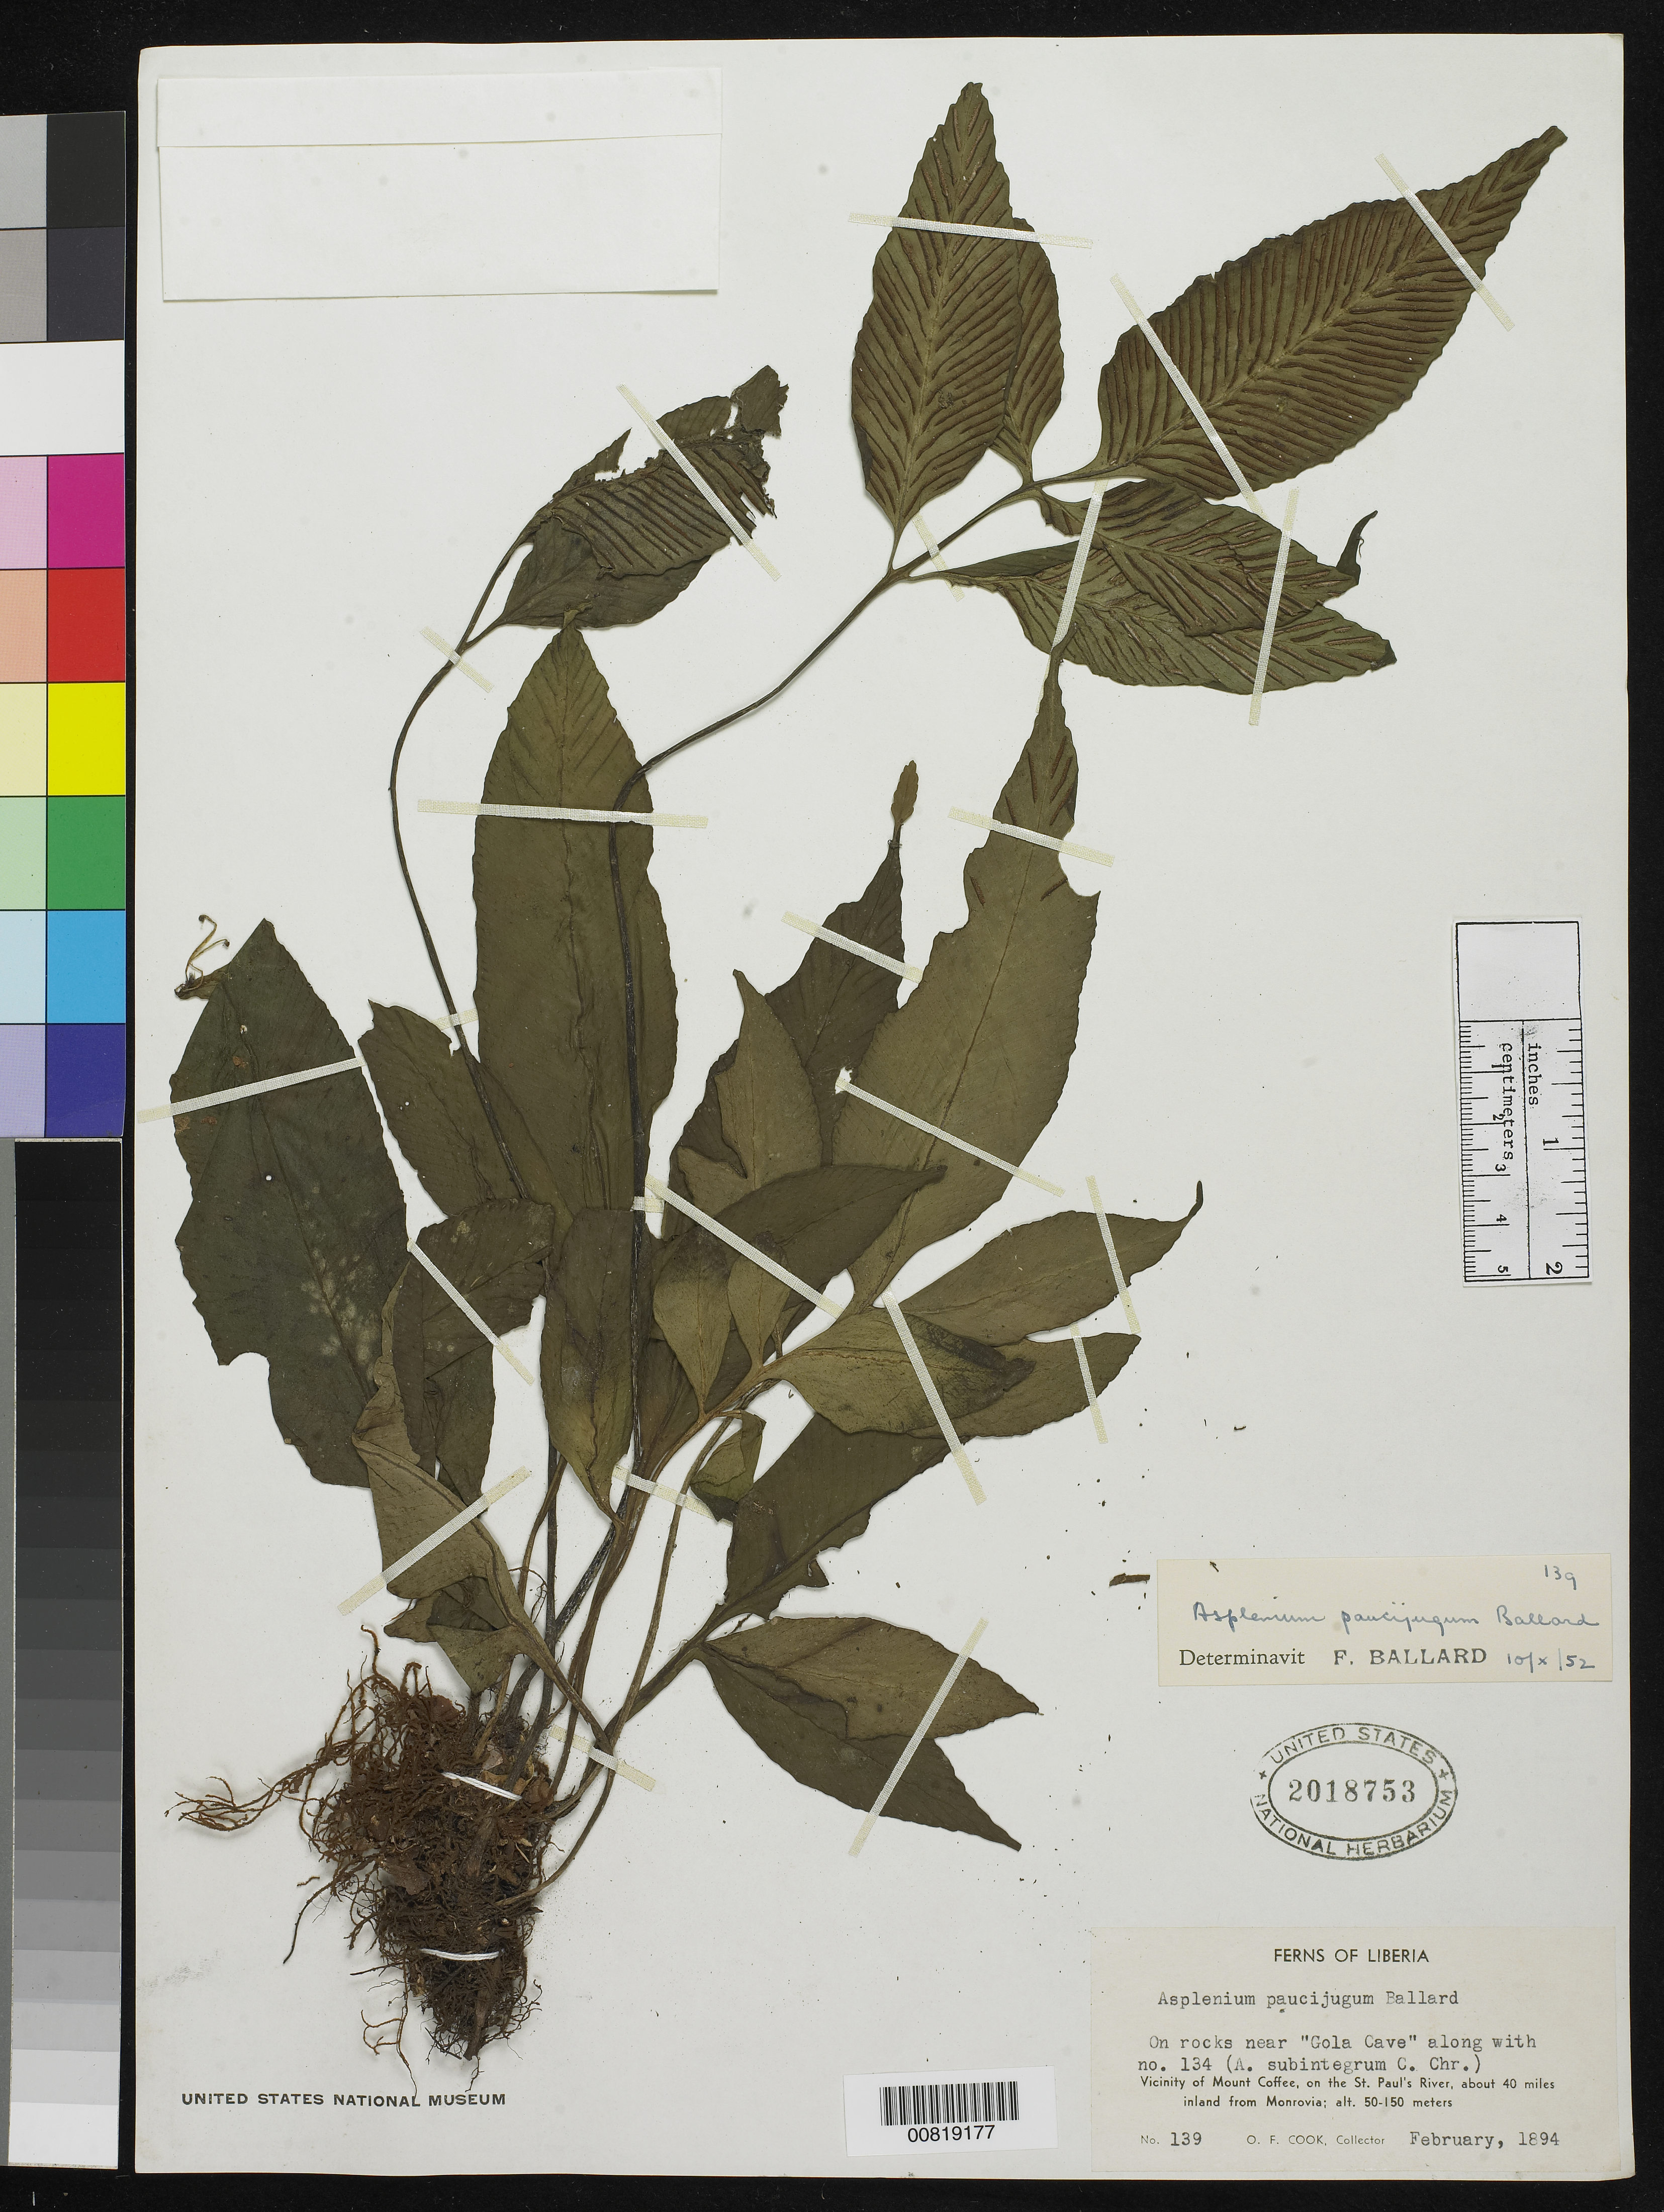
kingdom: Plantae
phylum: Tracheophyta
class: Polypodiopsida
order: Polypodiales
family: Aspleniaceae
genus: Asplenium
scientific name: Asplenium paucijugum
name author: Ballard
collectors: O. F. Cook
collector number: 139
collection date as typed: Feb 1894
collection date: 1894-02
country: Liberia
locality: Vicinity of Mount Coffee, on the St. Paul's River, about 40 miles from Monrovia, near "Cola Cave"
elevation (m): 50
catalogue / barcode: US 2018753